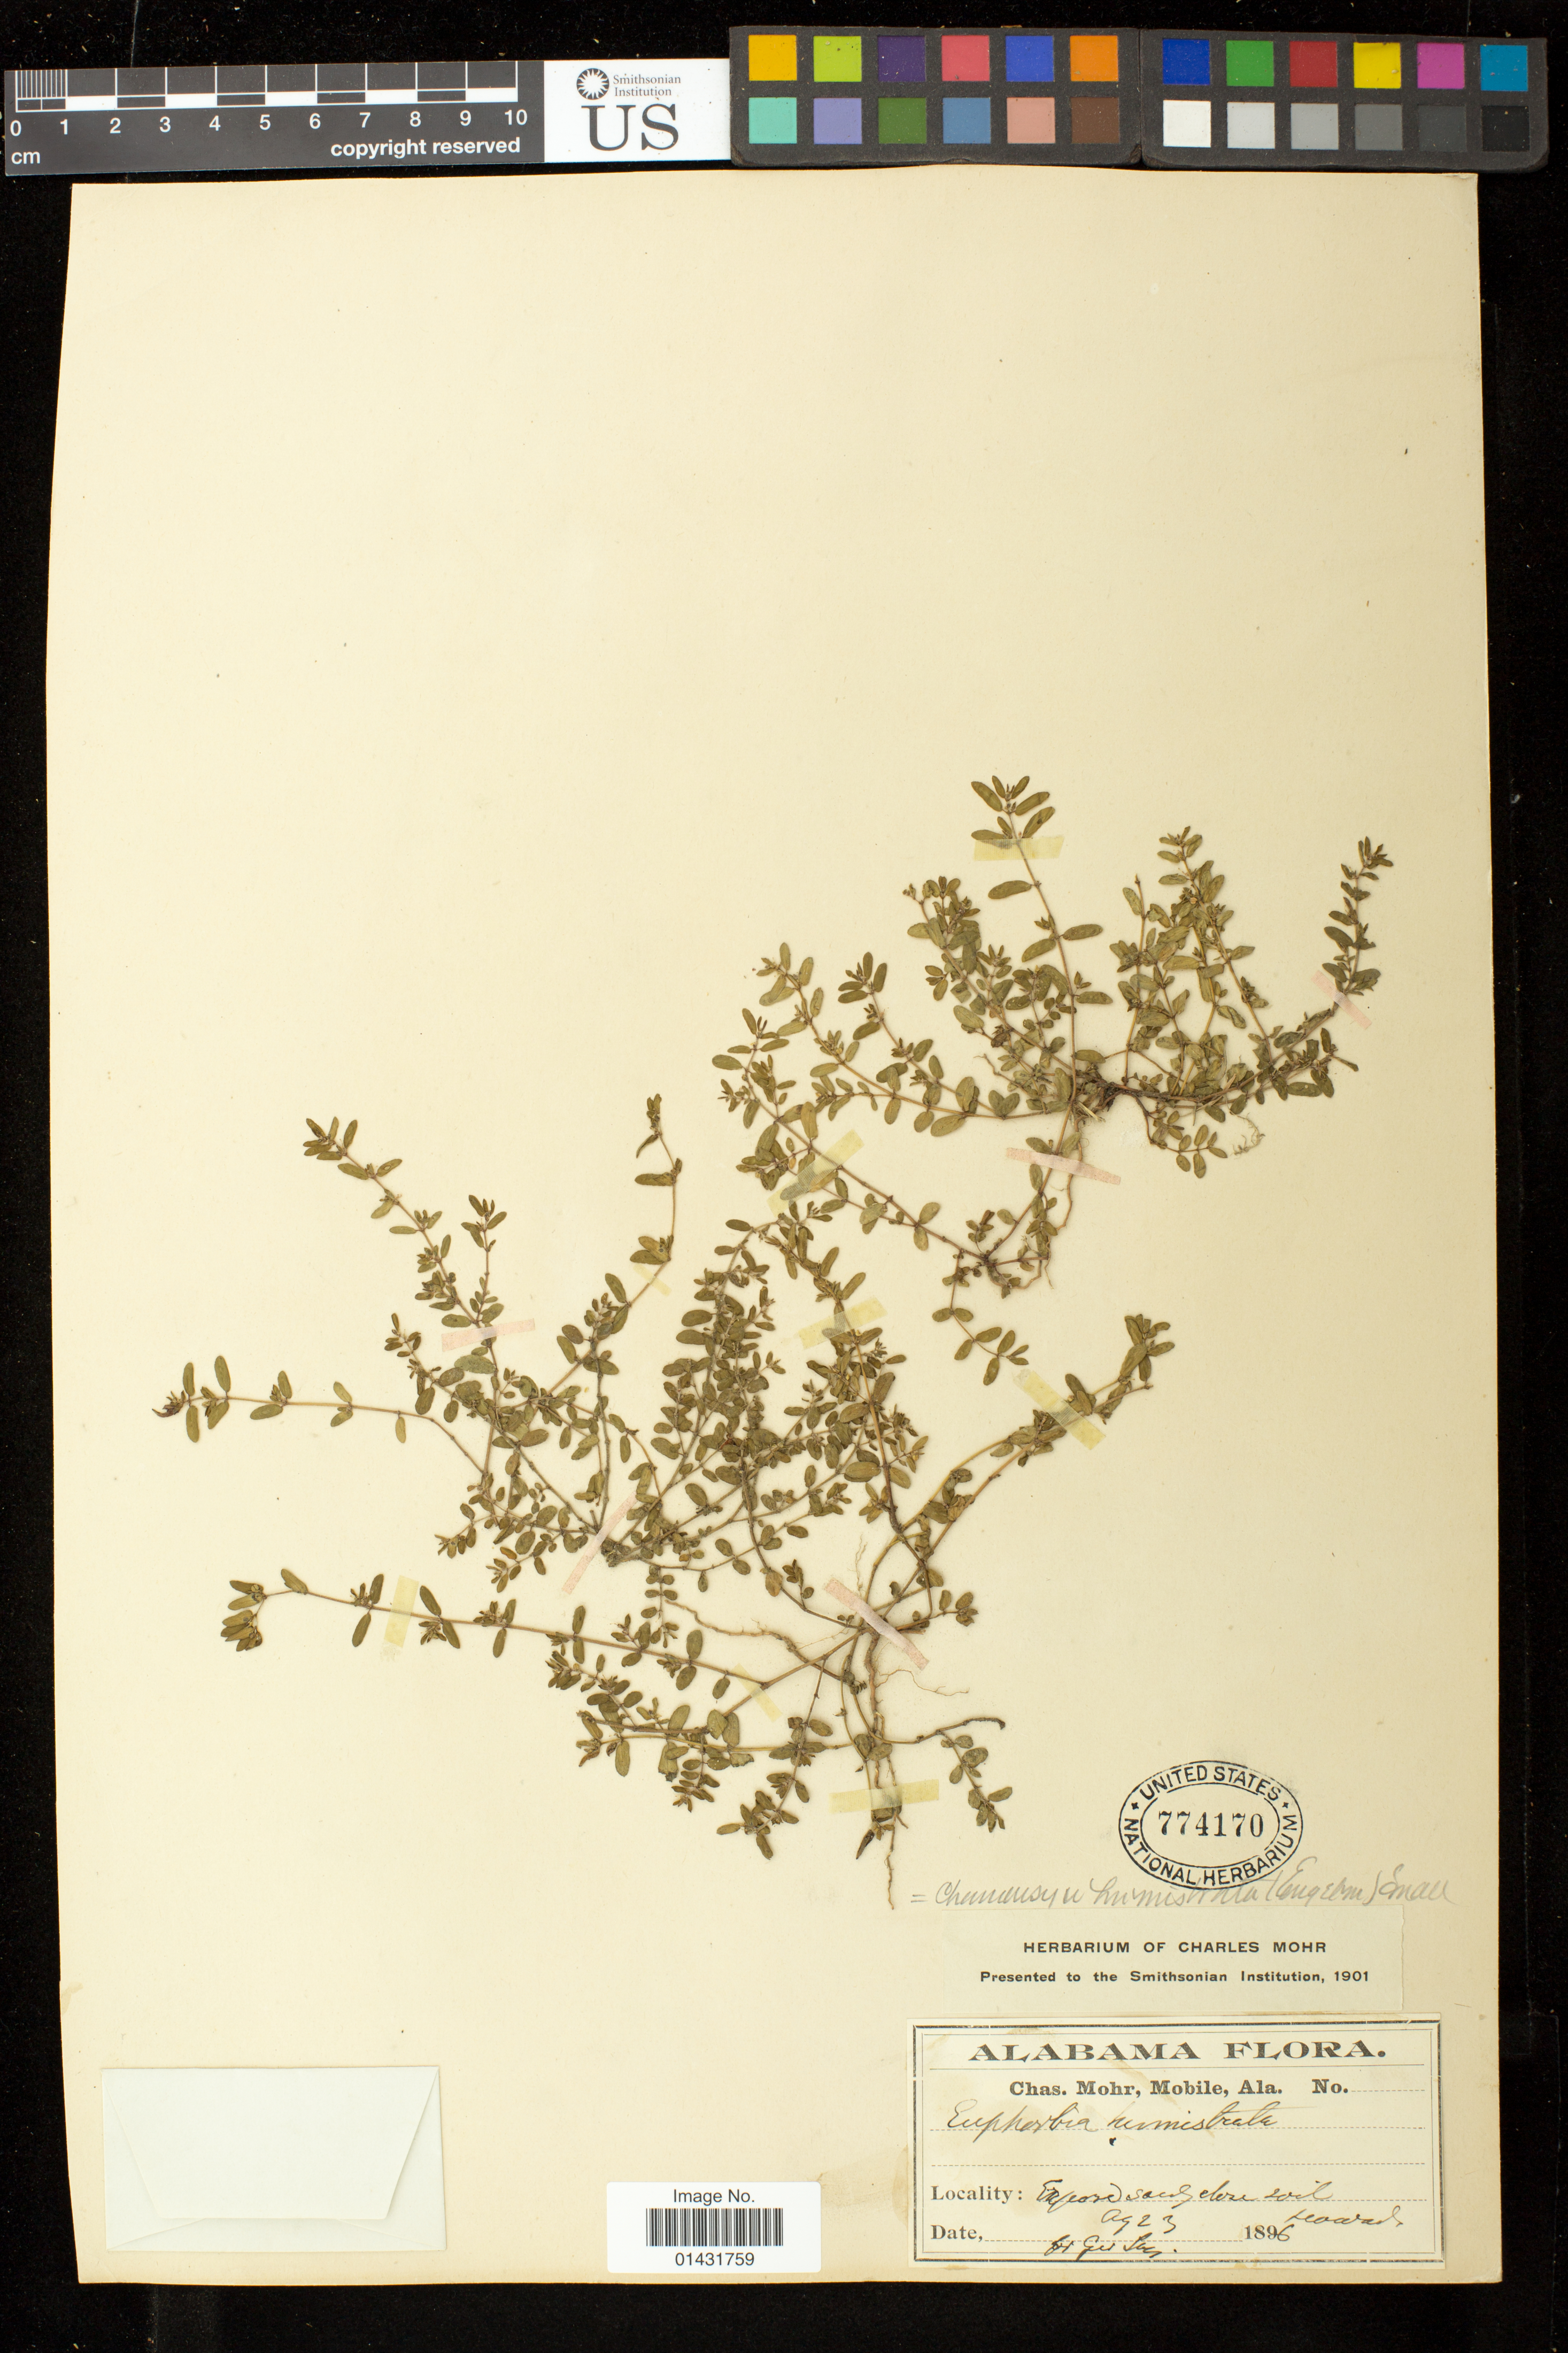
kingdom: Plantae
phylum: Tracheophyta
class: Magnoliopsida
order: Malpighiales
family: Euphorbiaceae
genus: Euphorbia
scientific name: Euphorbia humistrata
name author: Engelm. ex A. Gray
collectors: C. T. Mohr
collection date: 1896-08-23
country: United States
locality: Exposed sandt close soil, Wooded.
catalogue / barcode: US 774170